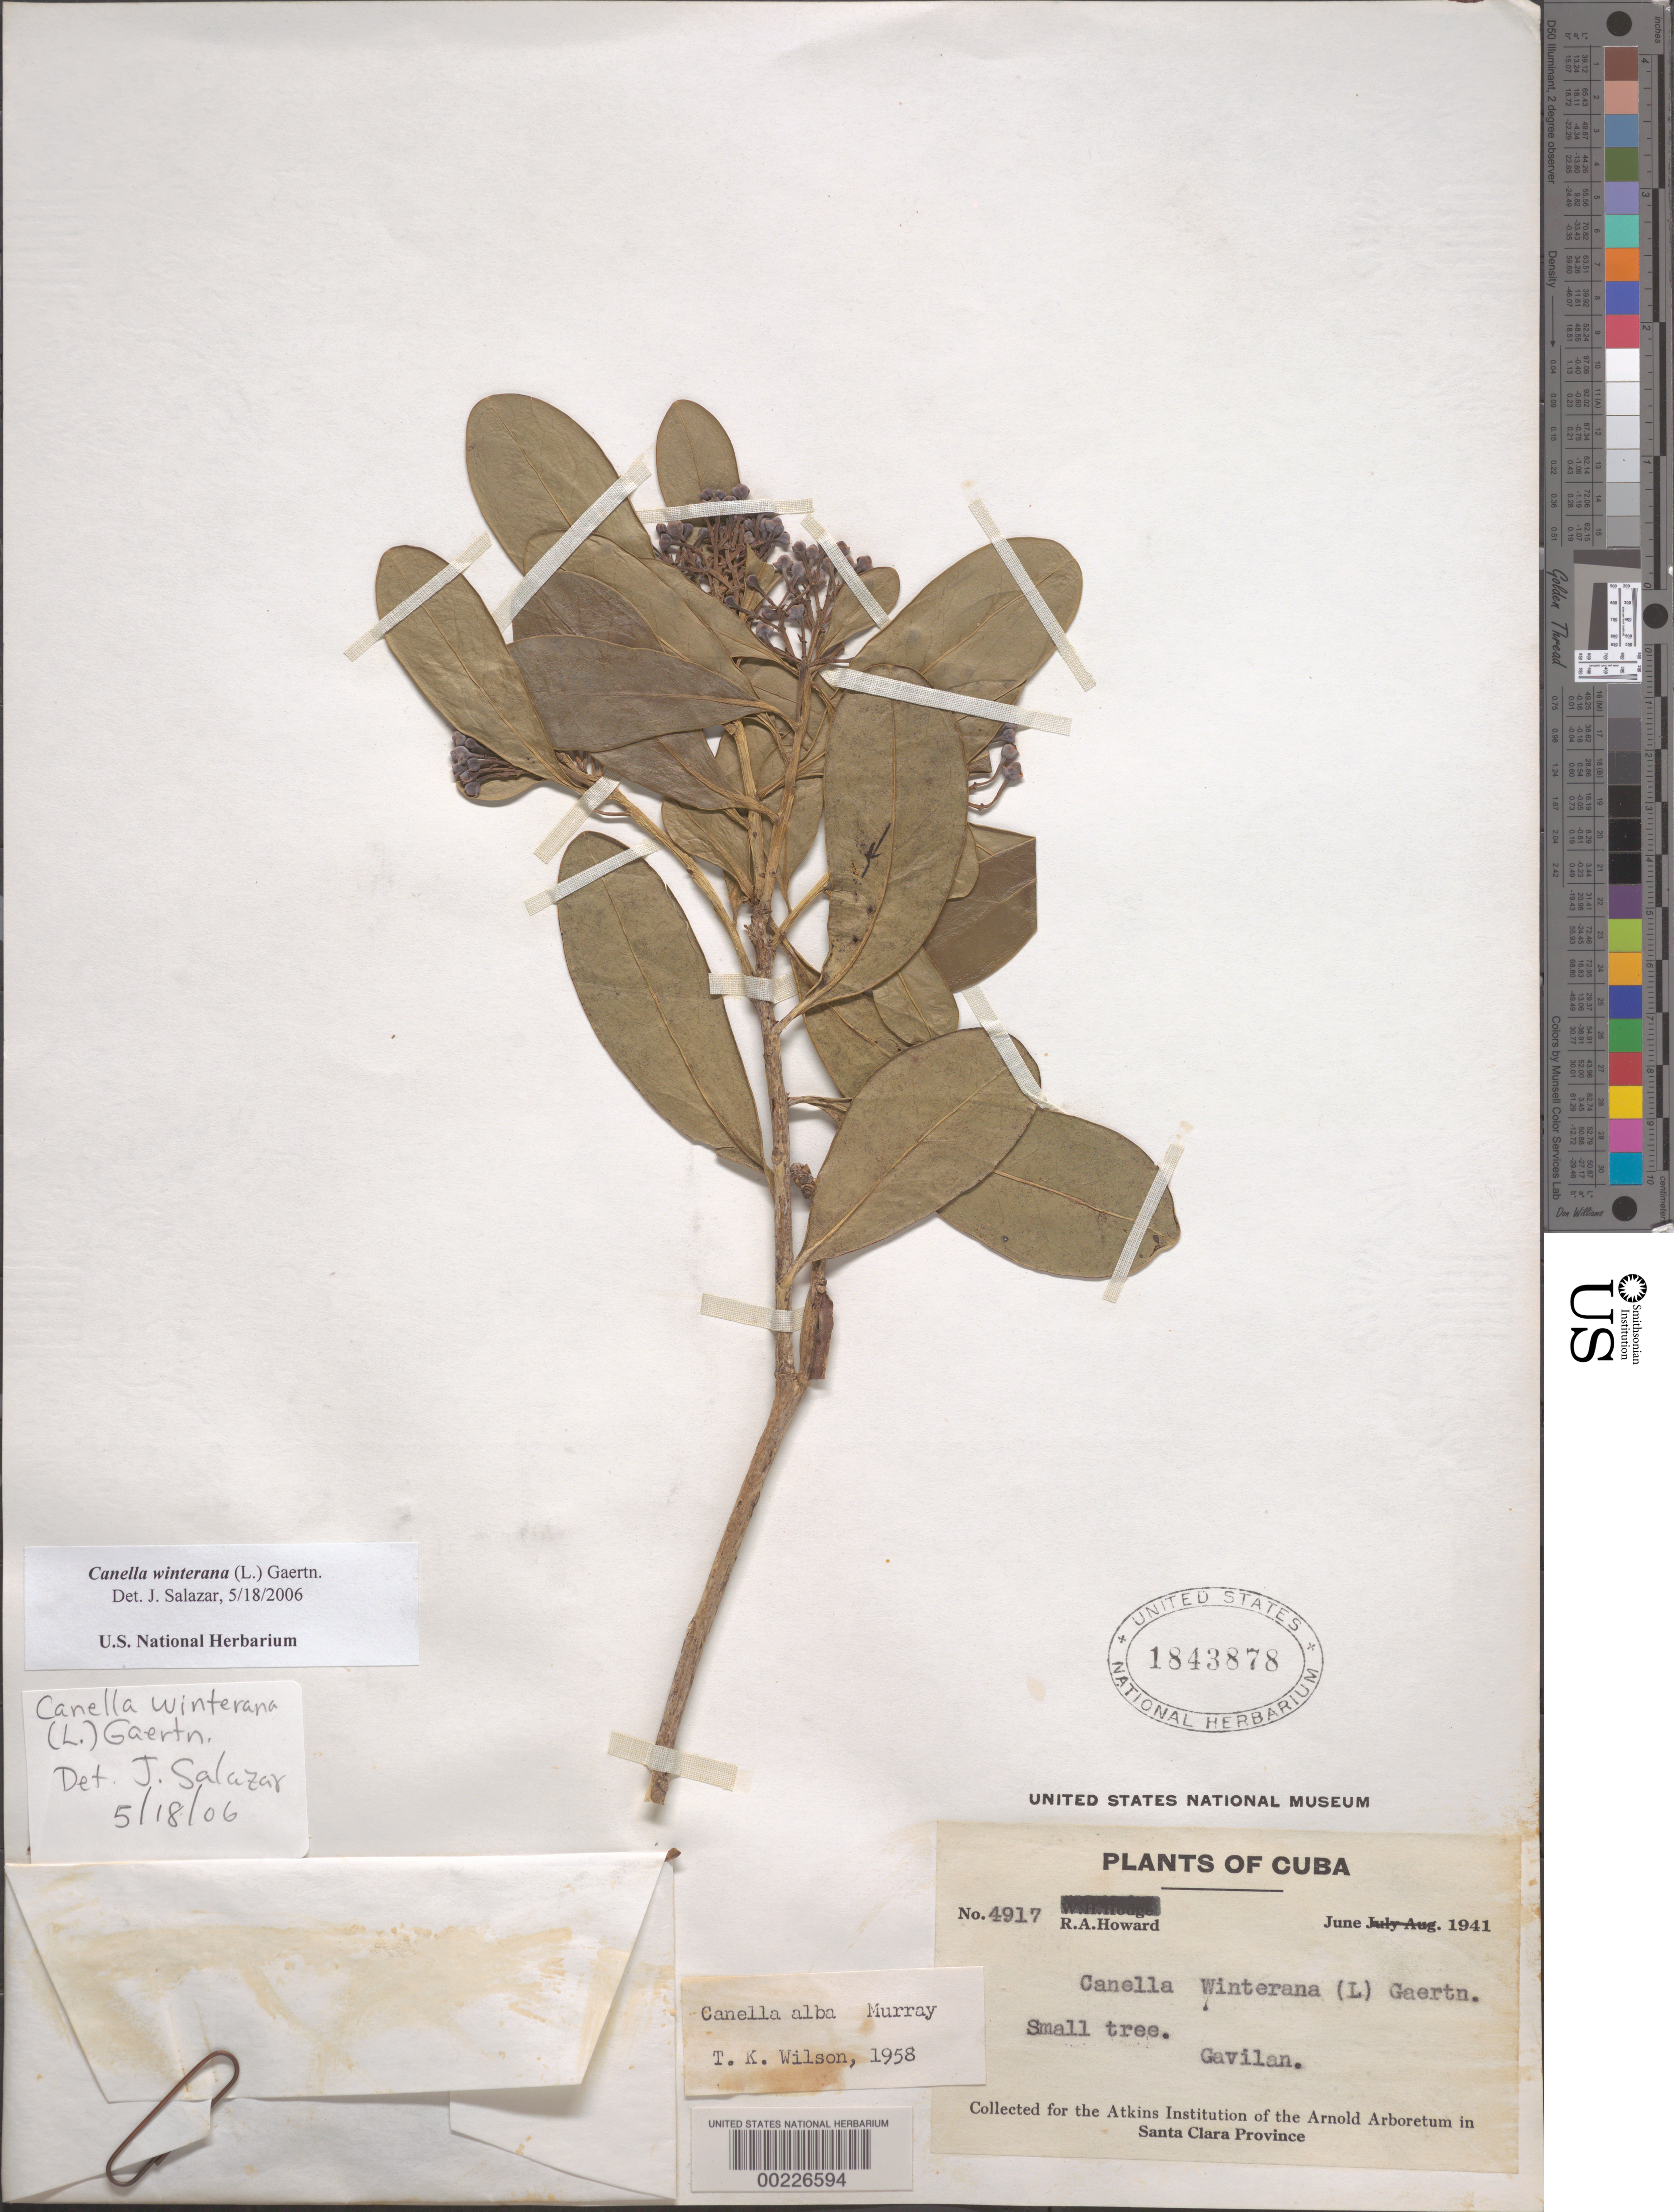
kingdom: Plantae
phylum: Tracheophyta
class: Magnoliopsida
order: Canellales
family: Canellaceae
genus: Canella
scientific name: Canella winterana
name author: (L.) Gaertn.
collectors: R. A. Howard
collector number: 4917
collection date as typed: Jun 1941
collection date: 1941-06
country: Cuba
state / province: Las Villas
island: Greater Antilles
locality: Gavilan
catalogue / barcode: US 1843878